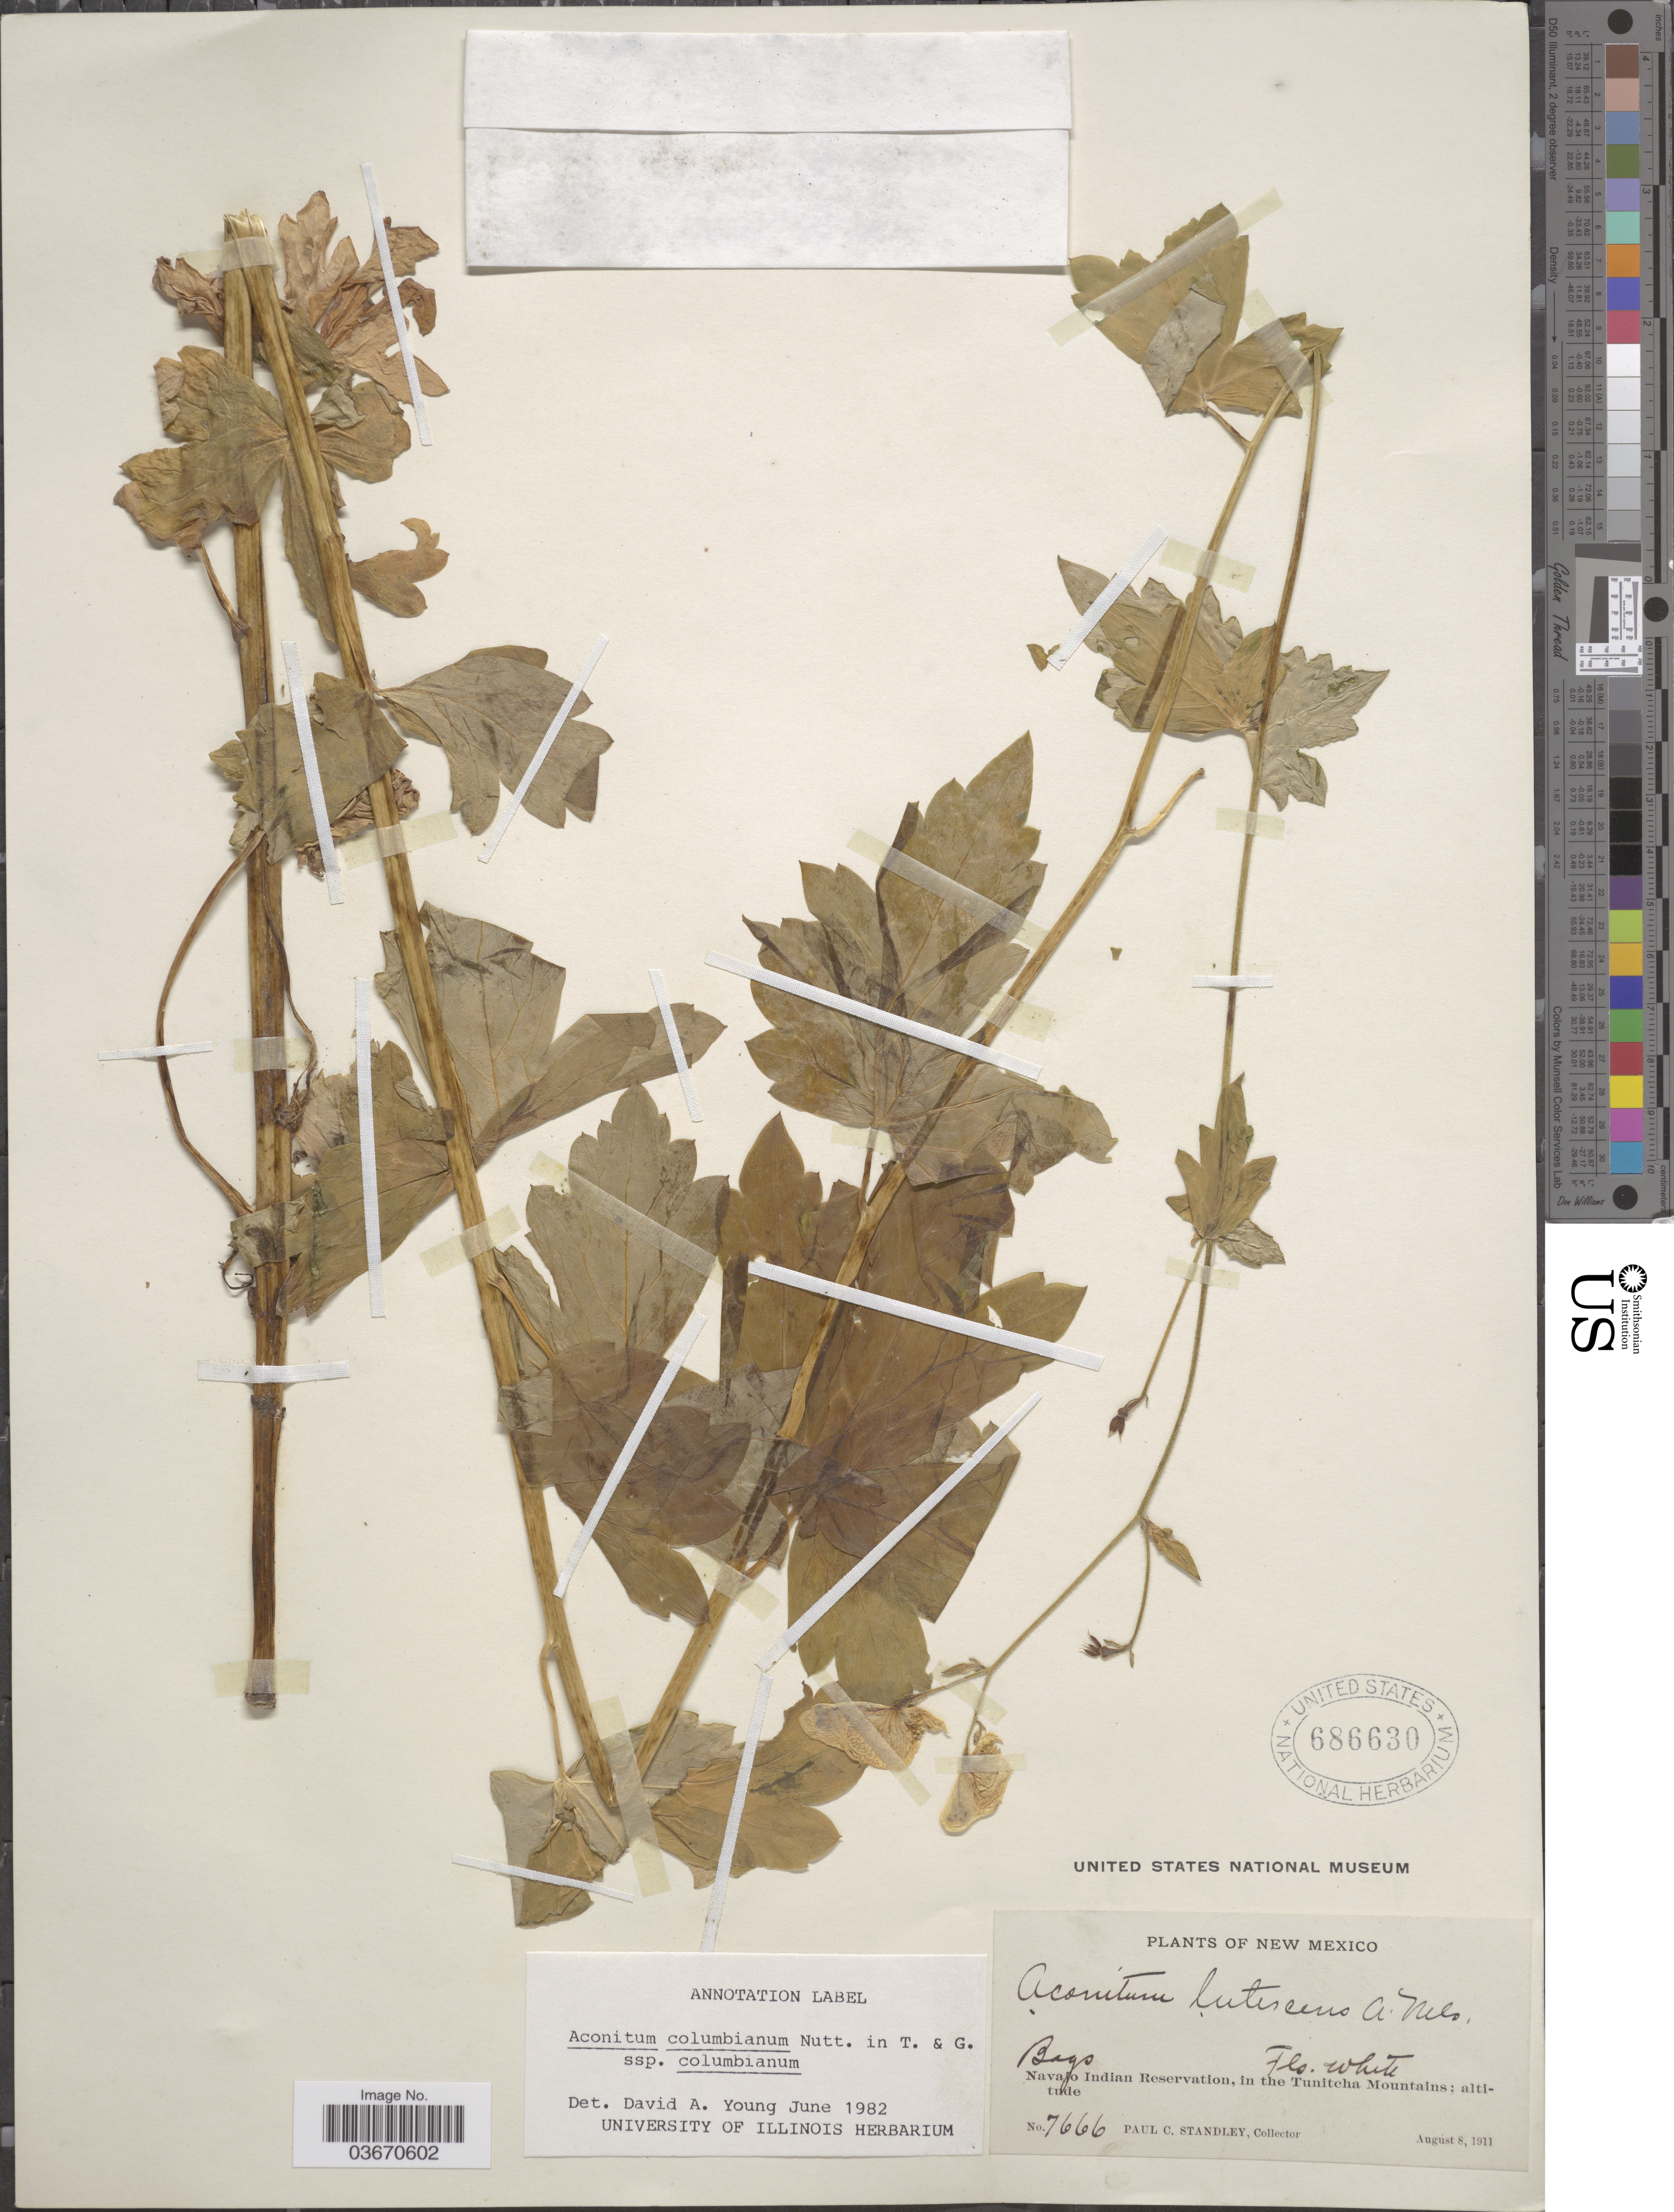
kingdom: Plantae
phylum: Tracheophyta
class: Magnoliopsida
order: Ranunculales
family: Ranunculaceae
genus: Aconitum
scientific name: Aconitum columbianum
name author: Nutt.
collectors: P. C. Standley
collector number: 7666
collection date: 1911-08-08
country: United States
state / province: New Mexico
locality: Navajo Indian Reservation, in the Tunitcha Mountains.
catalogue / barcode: US 686630